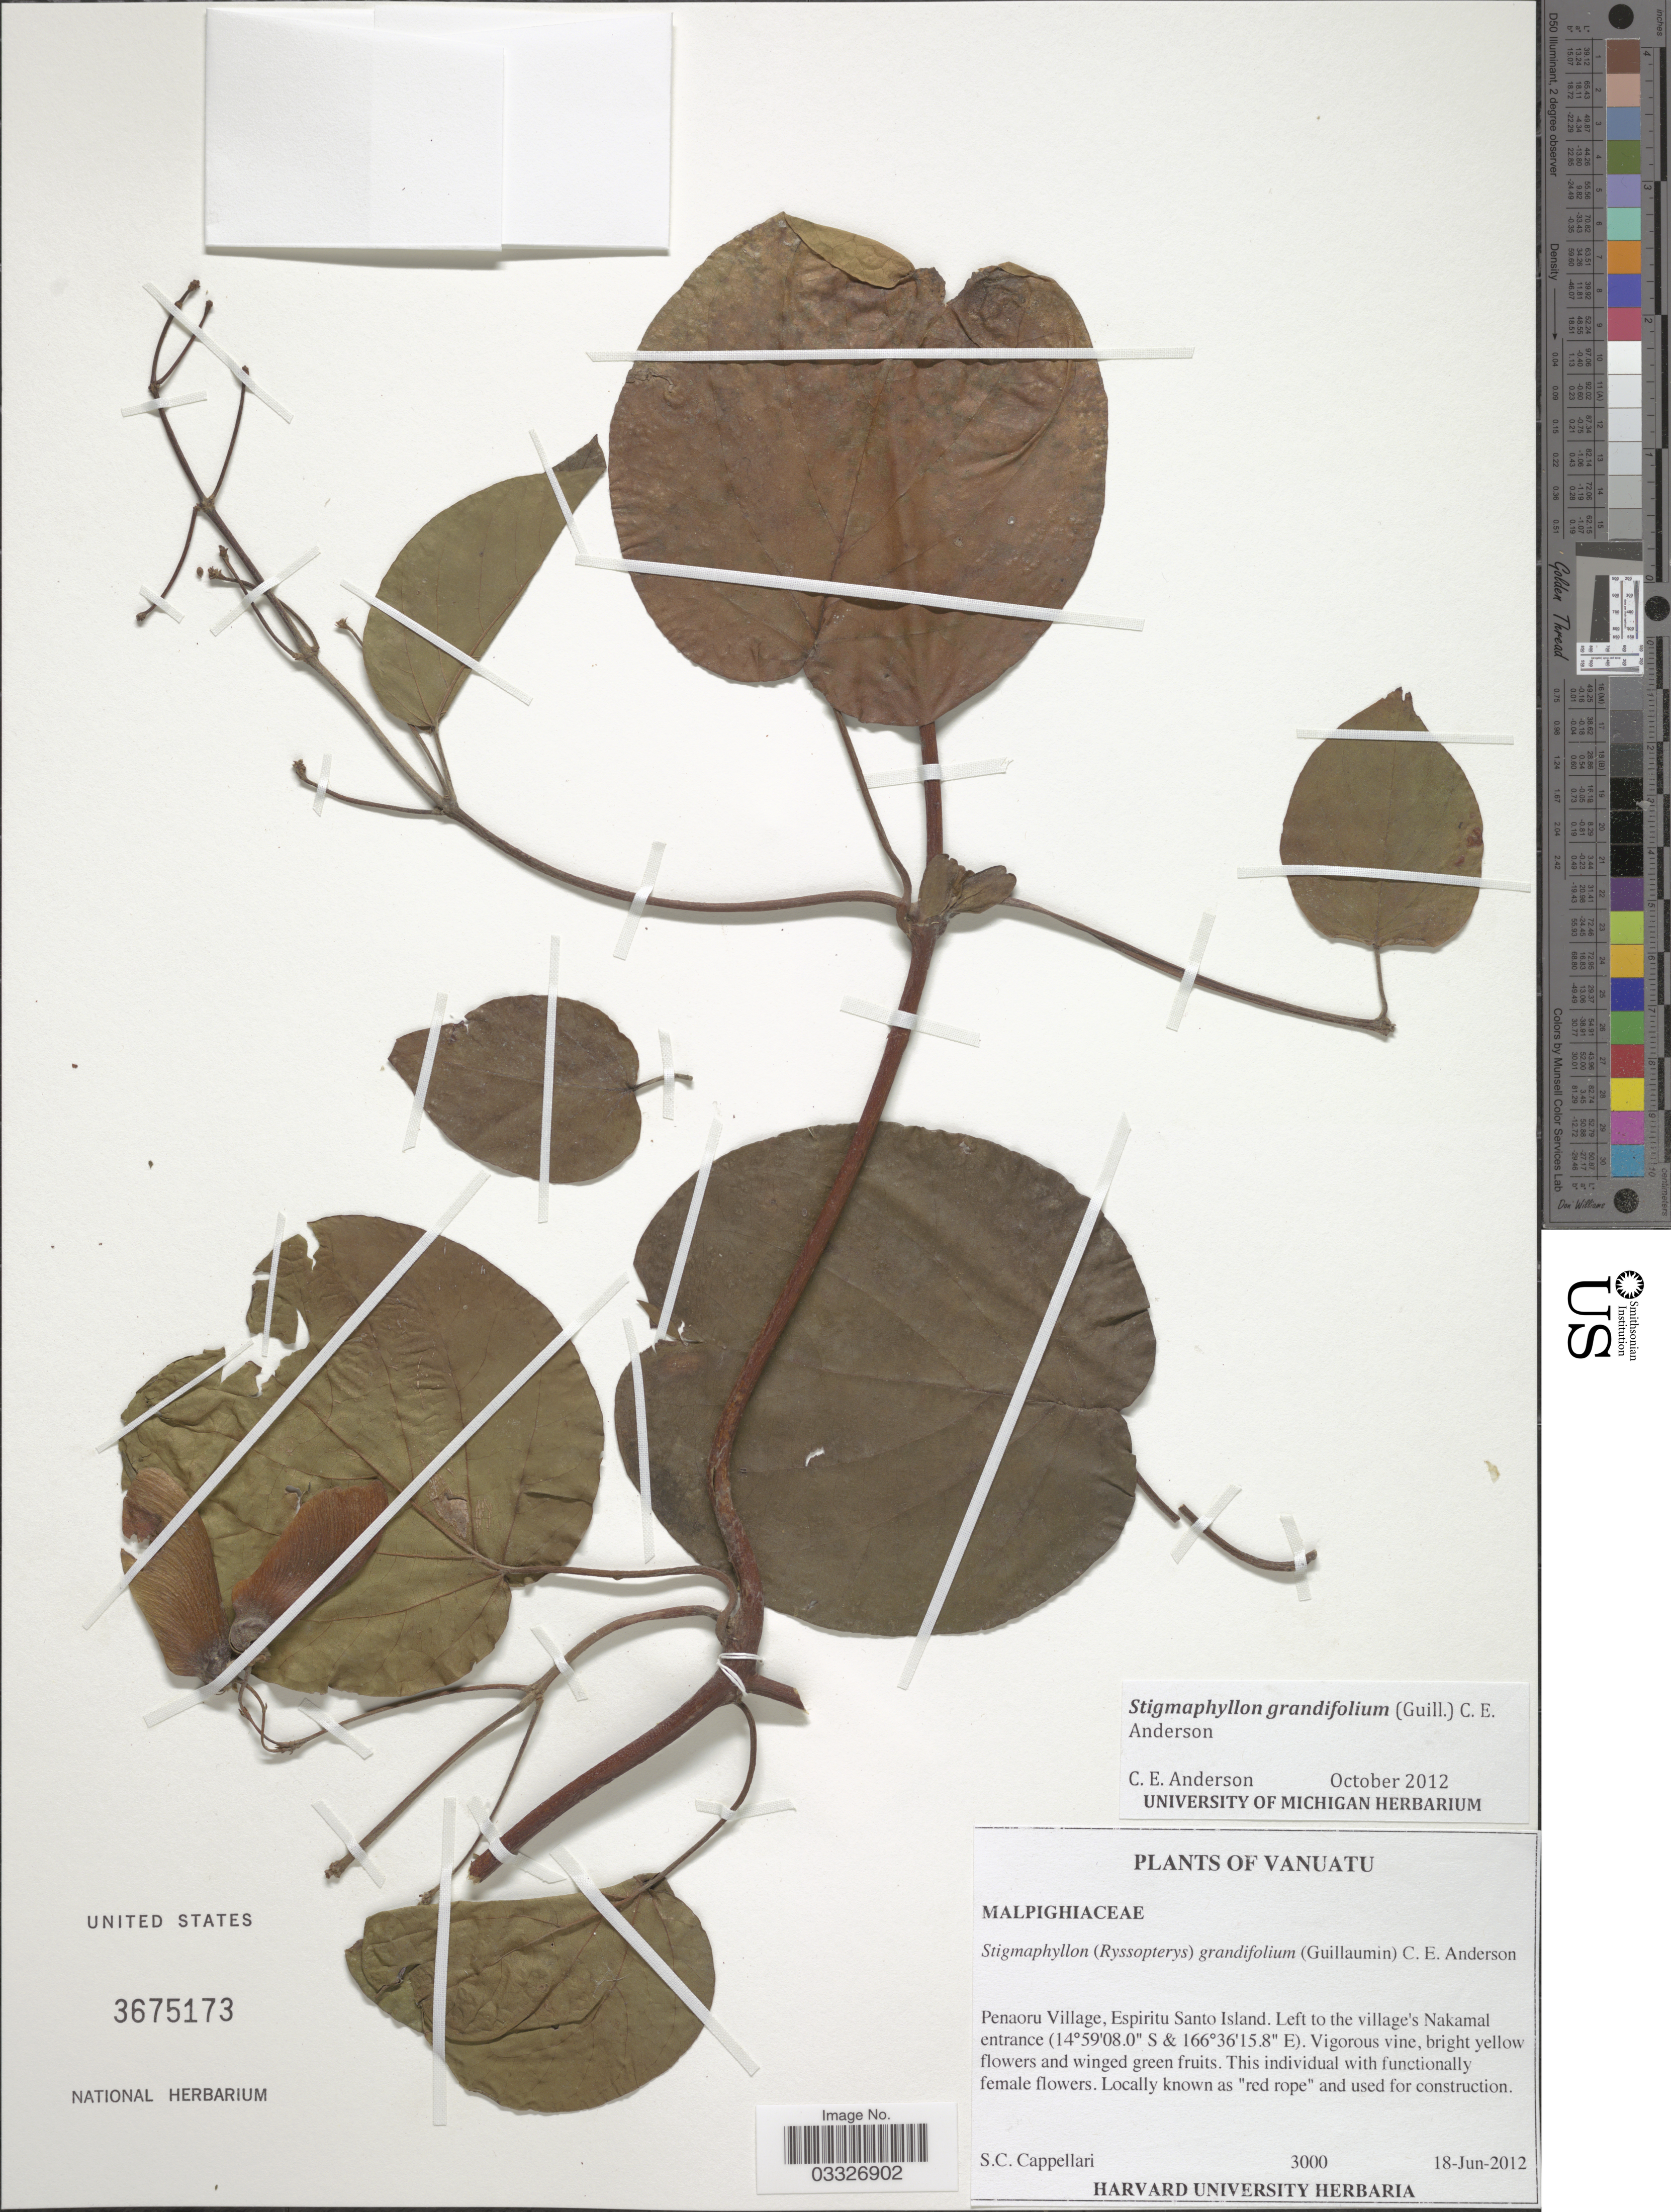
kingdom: Plantae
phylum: Tracheophyta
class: Magnoliopsida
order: Malpighiales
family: Malpighiaceae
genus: Stigmaphyllon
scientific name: Stigmaphyllon grandifolium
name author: (Guillaumin) C.E. Anderson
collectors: S. Cappellari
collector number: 3000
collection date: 2012-06-18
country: Vanuatu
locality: Penaoru Village, Espiritu Santo Island. Left to the village's Nakamal entrance.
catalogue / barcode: US 3675173